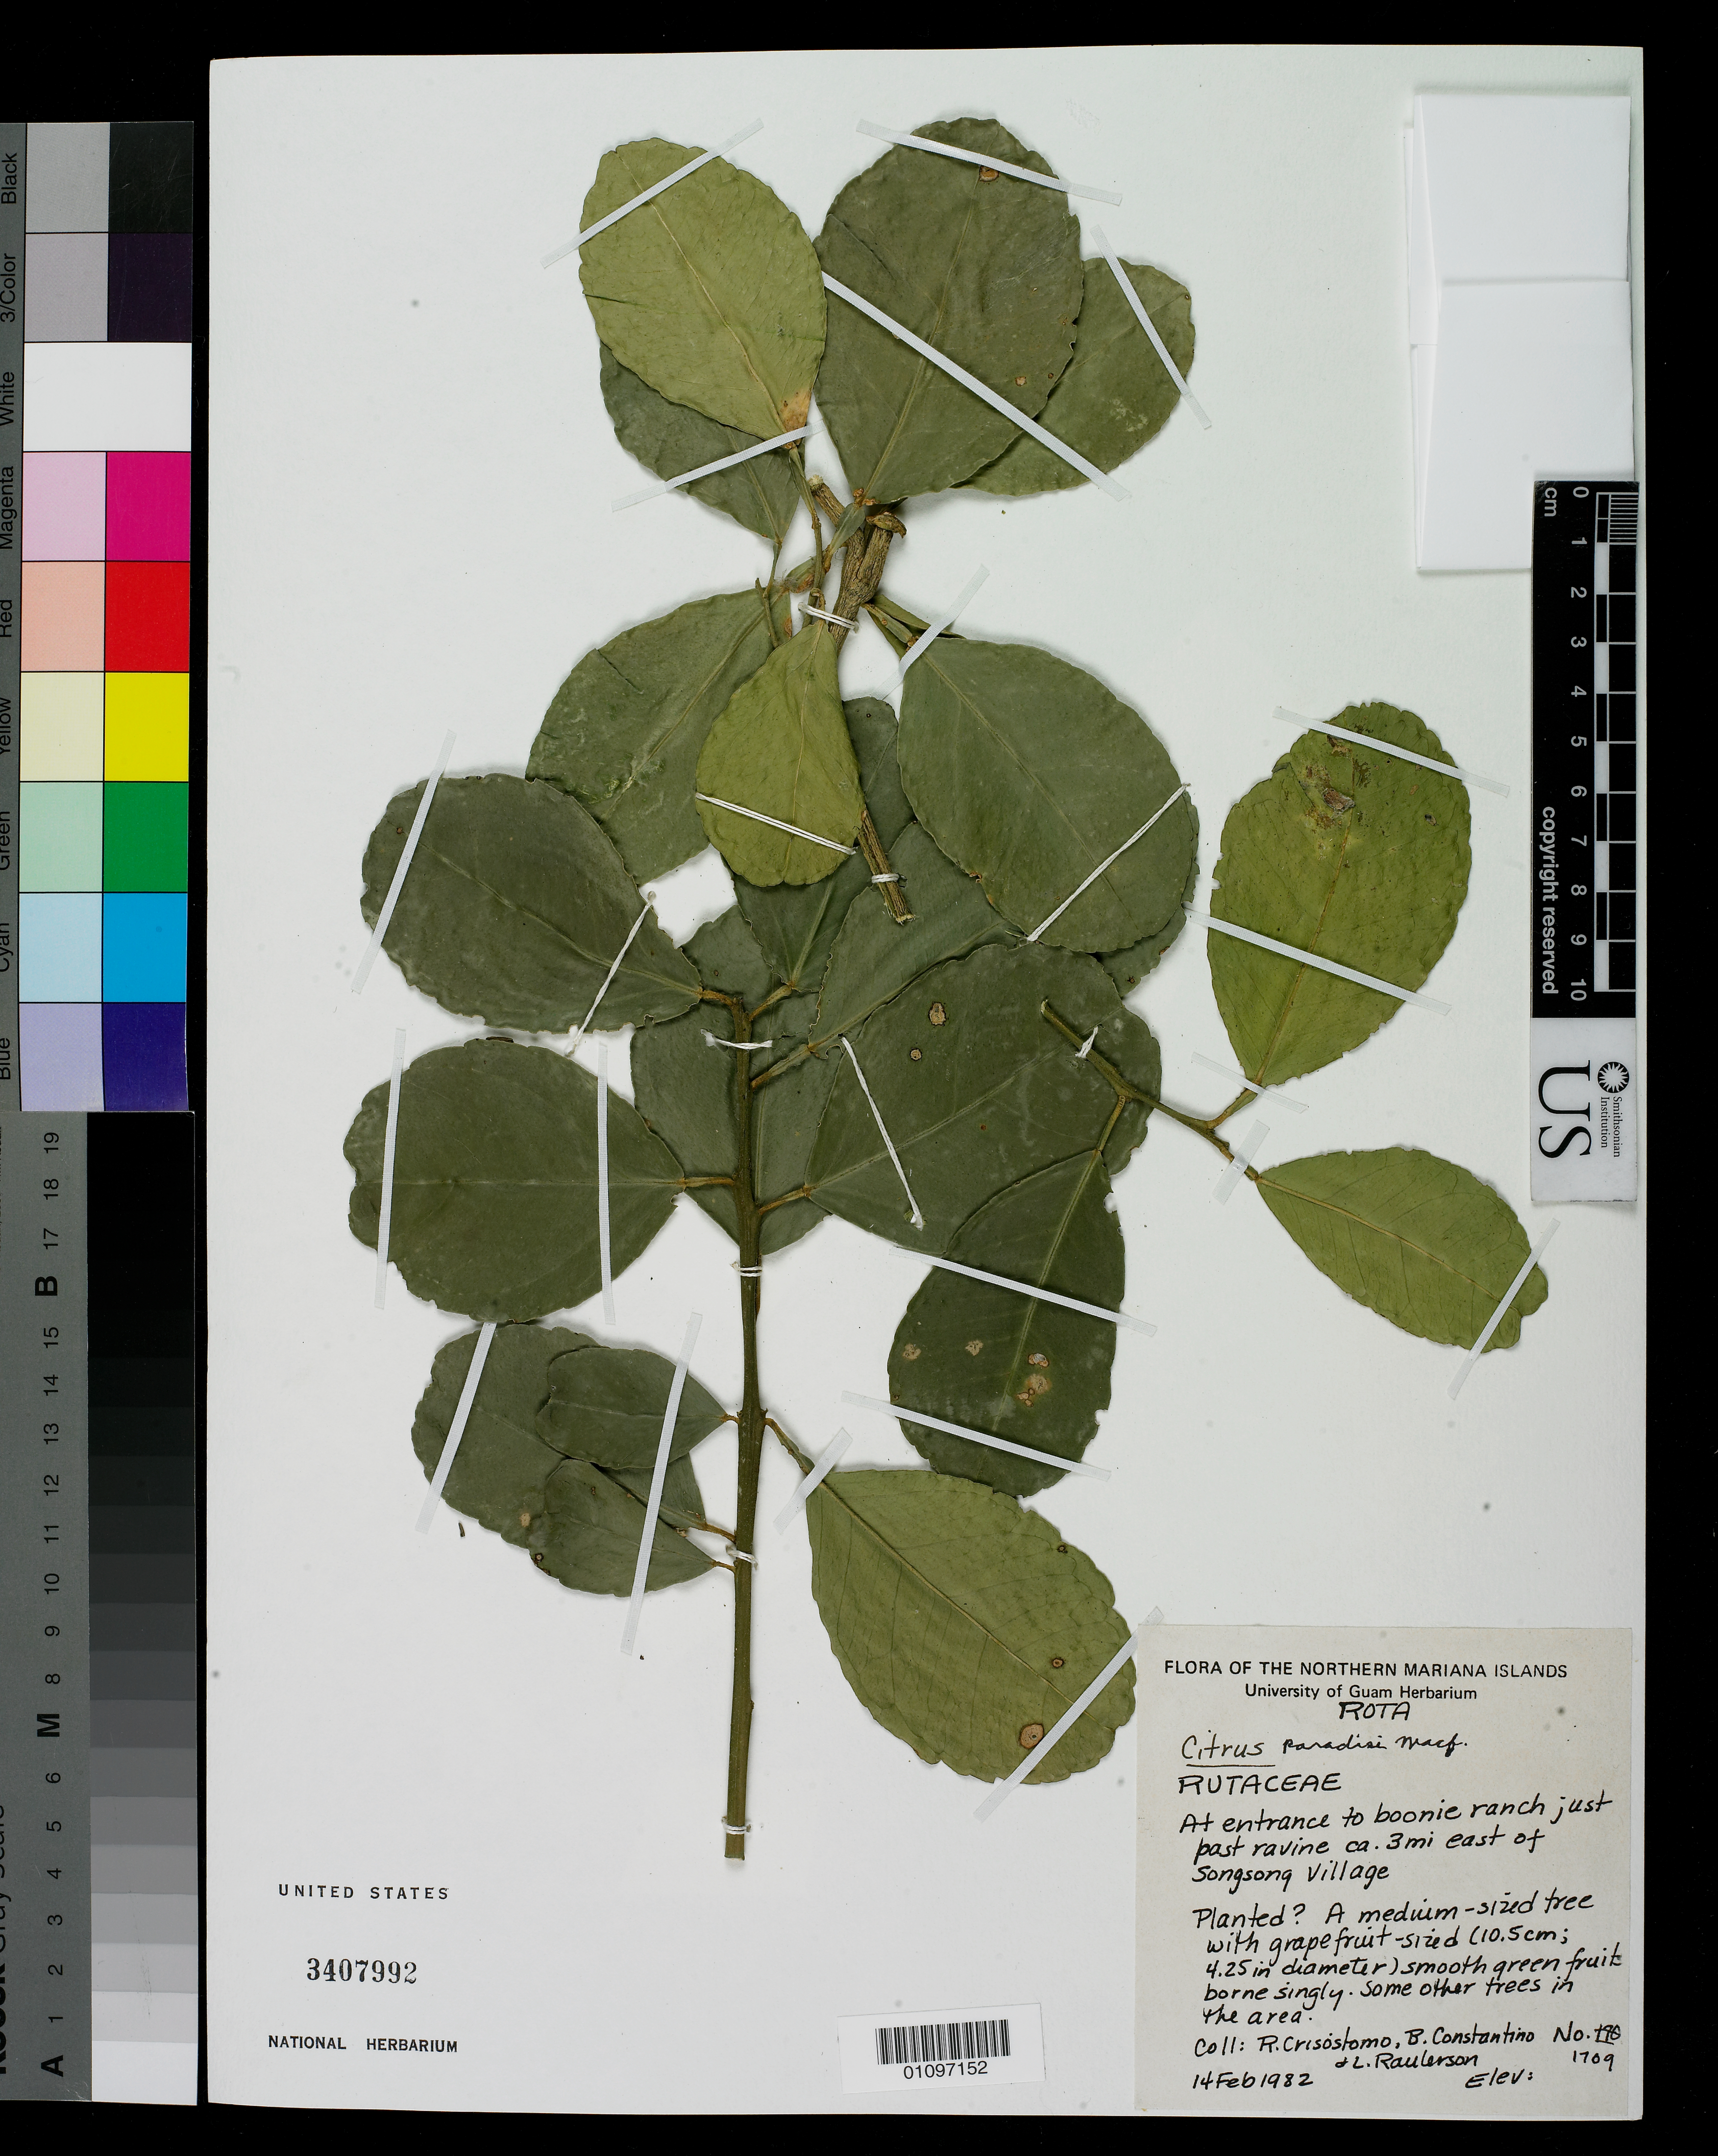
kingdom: Plantae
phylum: Tracheophyta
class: Magnoliopsida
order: Sapindales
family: Rutaceae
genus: Citrus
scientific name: Citrus paradisi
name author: Macfad.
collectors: R. Crisoslomo, B. Constantino & L. Raulerson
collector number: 1709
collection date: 1982-02-14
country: Northern Mariana Islands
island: Rota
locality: At entrance to Boonie ranch just past ravine cs. 3mi east of Songsong village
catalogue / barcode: US 3407992